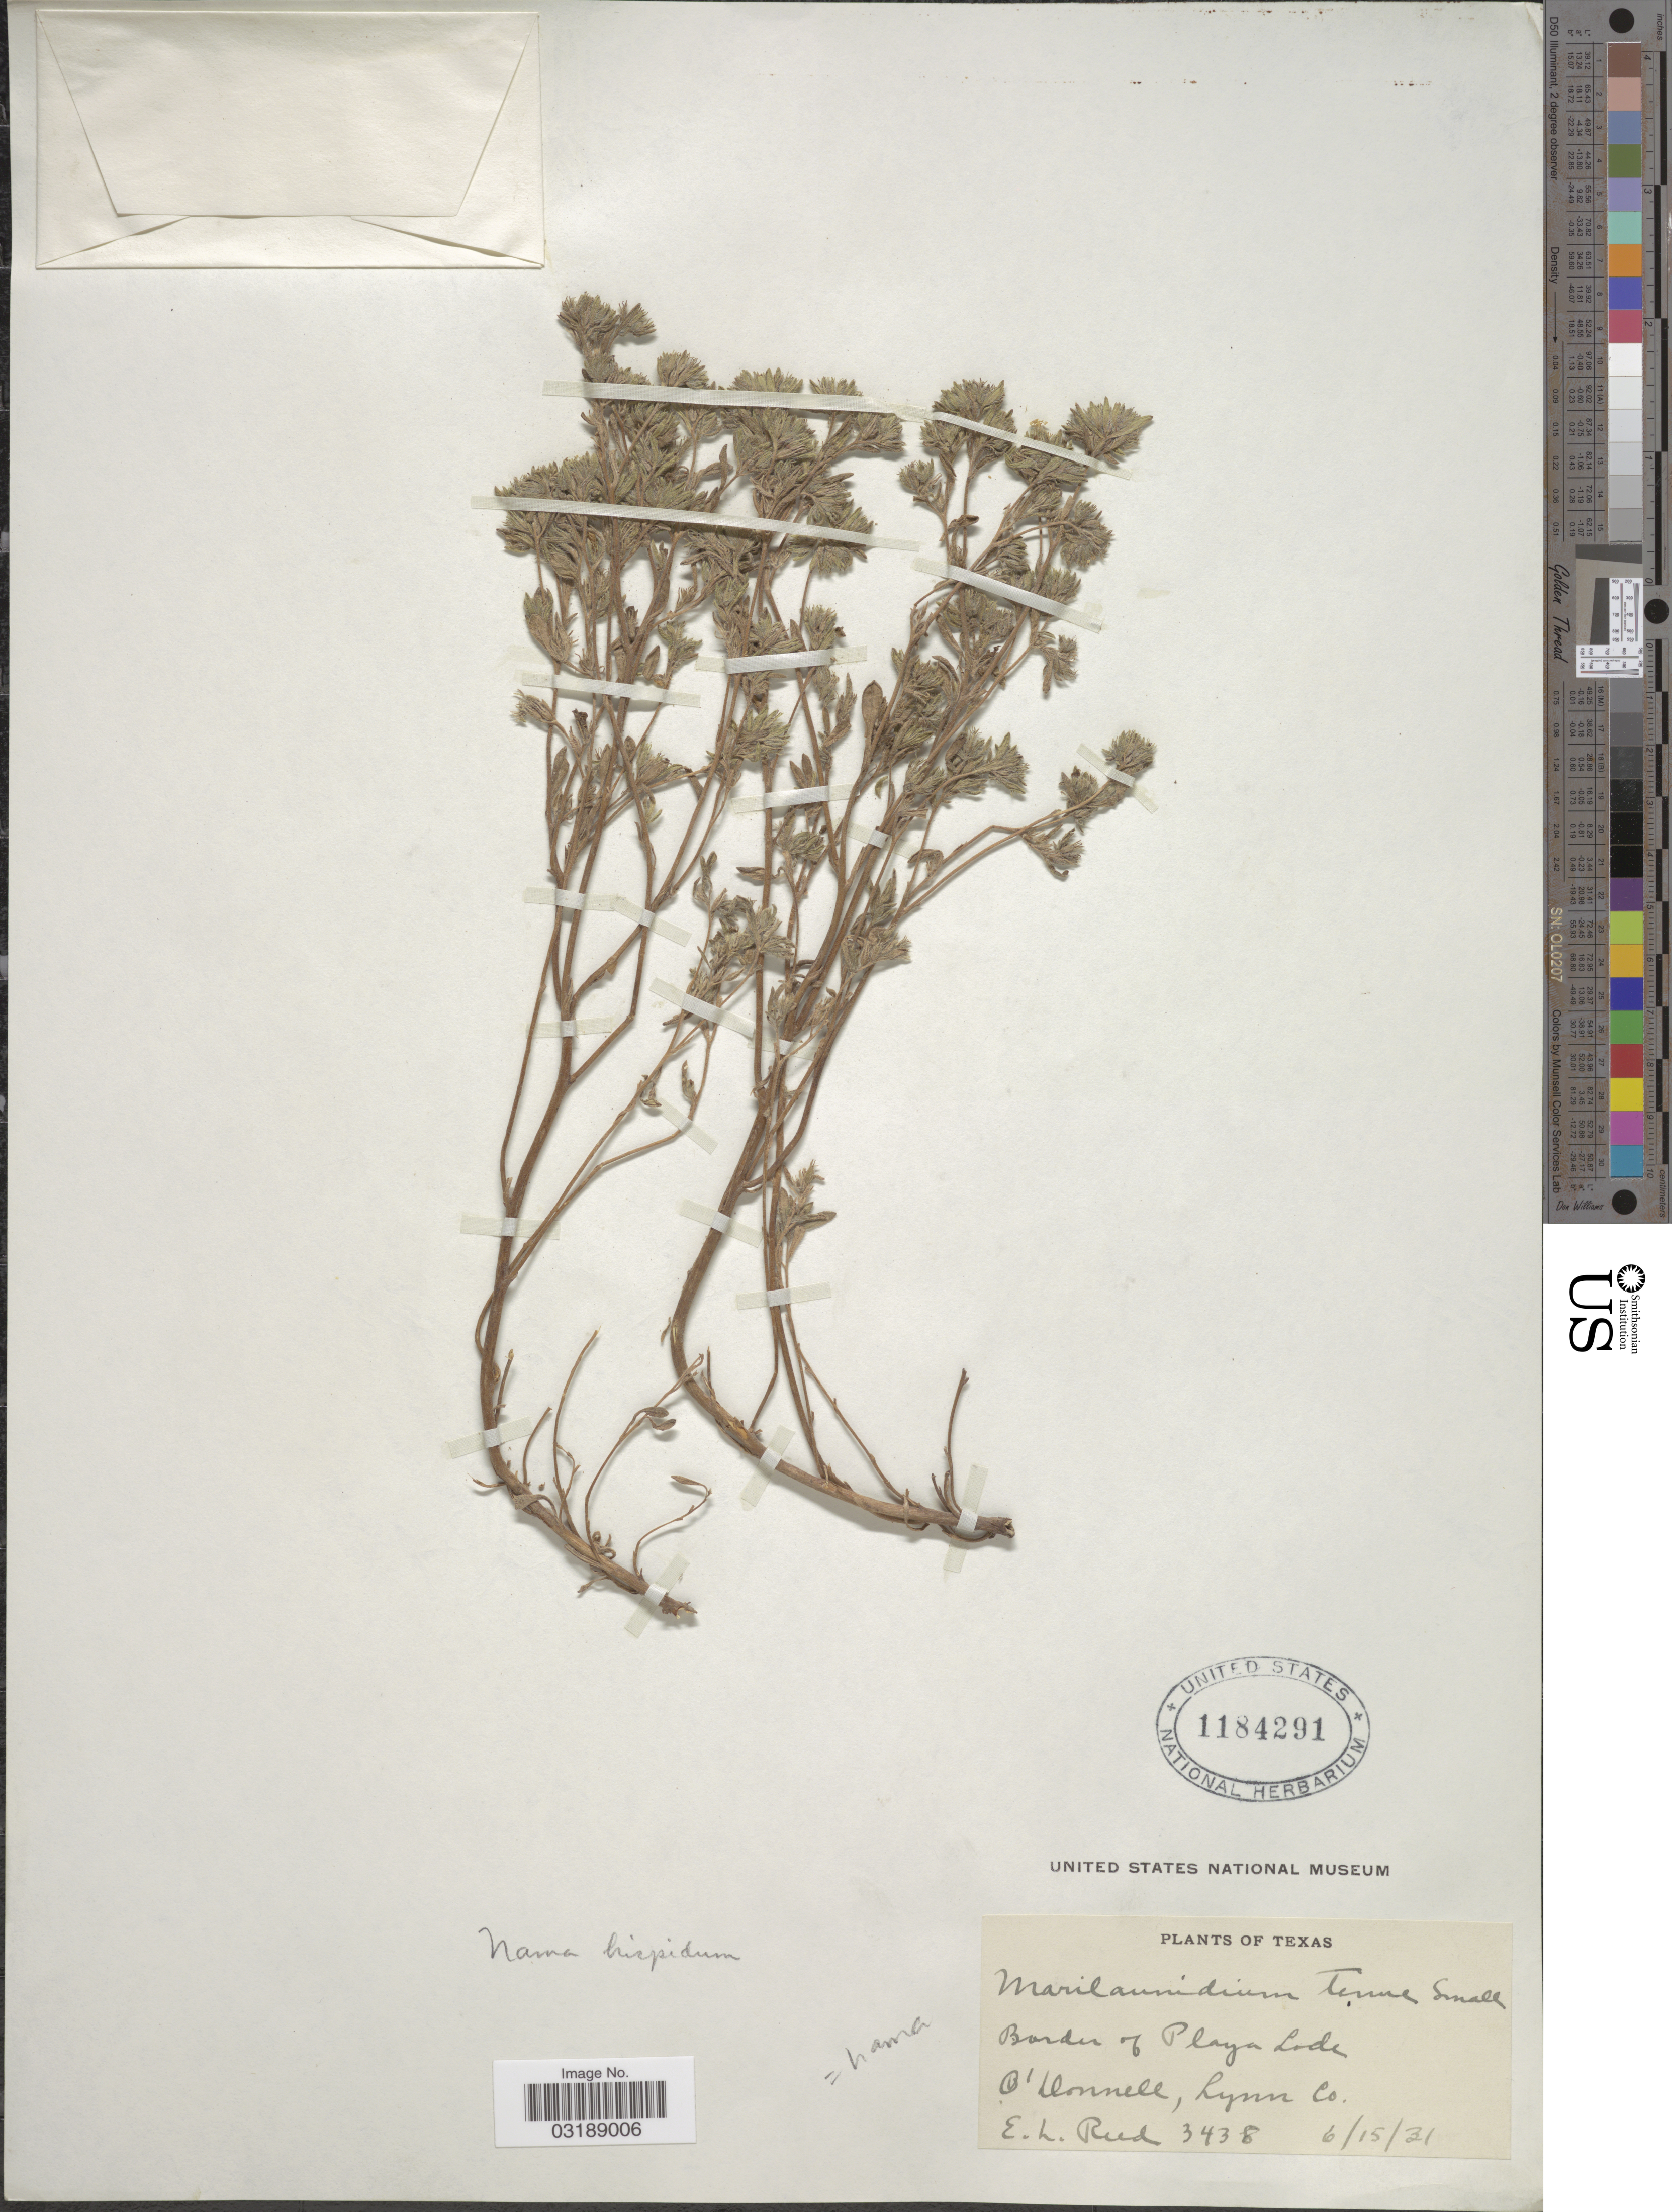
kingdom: Plantae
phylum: Tracheophyta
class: Magnoliopsida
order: Boraginales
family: Namaceae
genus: Nama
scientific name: Nama hispida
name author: A. Gray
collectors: E. Reed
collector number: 3438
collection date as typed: Transcribed d/m/y: 15/6/31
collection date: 1931-06-15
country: United States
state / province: Texas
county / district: Lynn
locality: O'Donnell, Lynn Co.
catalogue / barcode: US 1184291